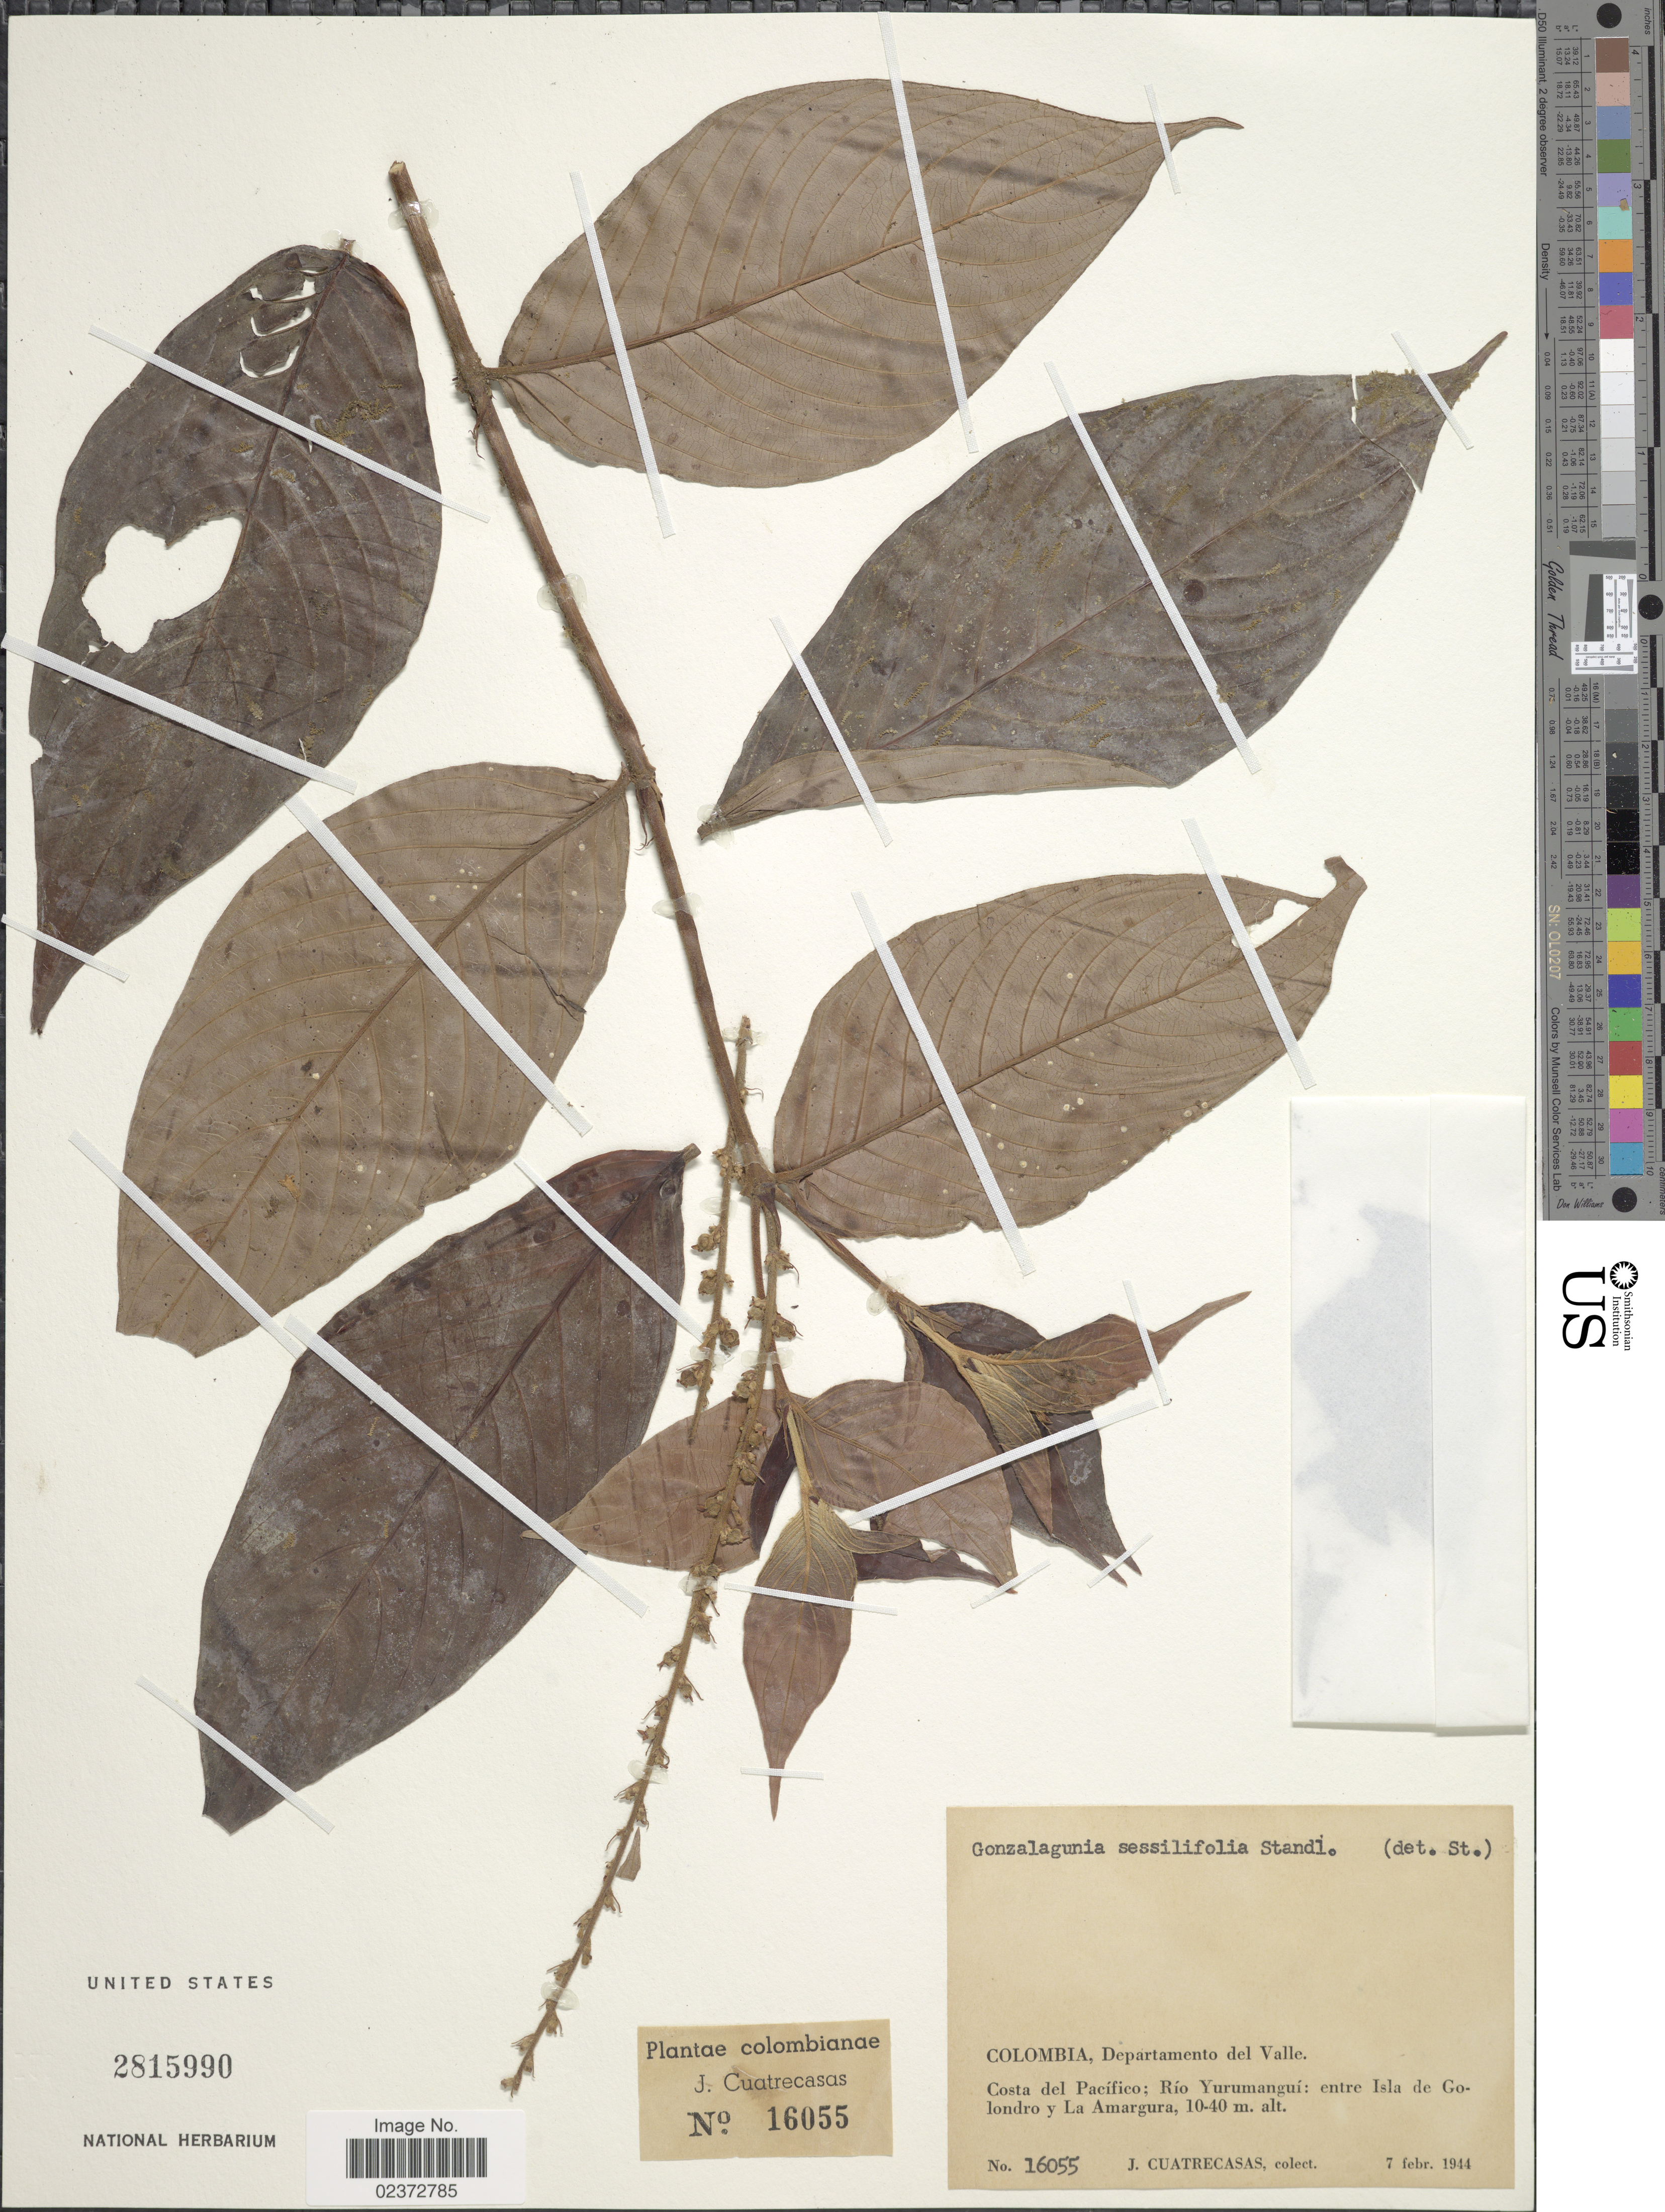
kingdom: Plantae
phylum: Tracheophyta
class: Magnoliopsida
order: Gentianales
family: Rubiaceae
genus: Gonzalagunia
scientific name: Gonzalagunia sessilifolia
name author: Standl.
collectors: J. Cuatrecasas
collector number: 16055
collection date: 1944-02-07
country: Colombia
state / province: Valle del Cauca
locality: Costa del Pac'fico; Río Yurumanguí: entre Isla de Golondro y La Amargura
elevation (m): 10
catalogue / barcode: US 2815990